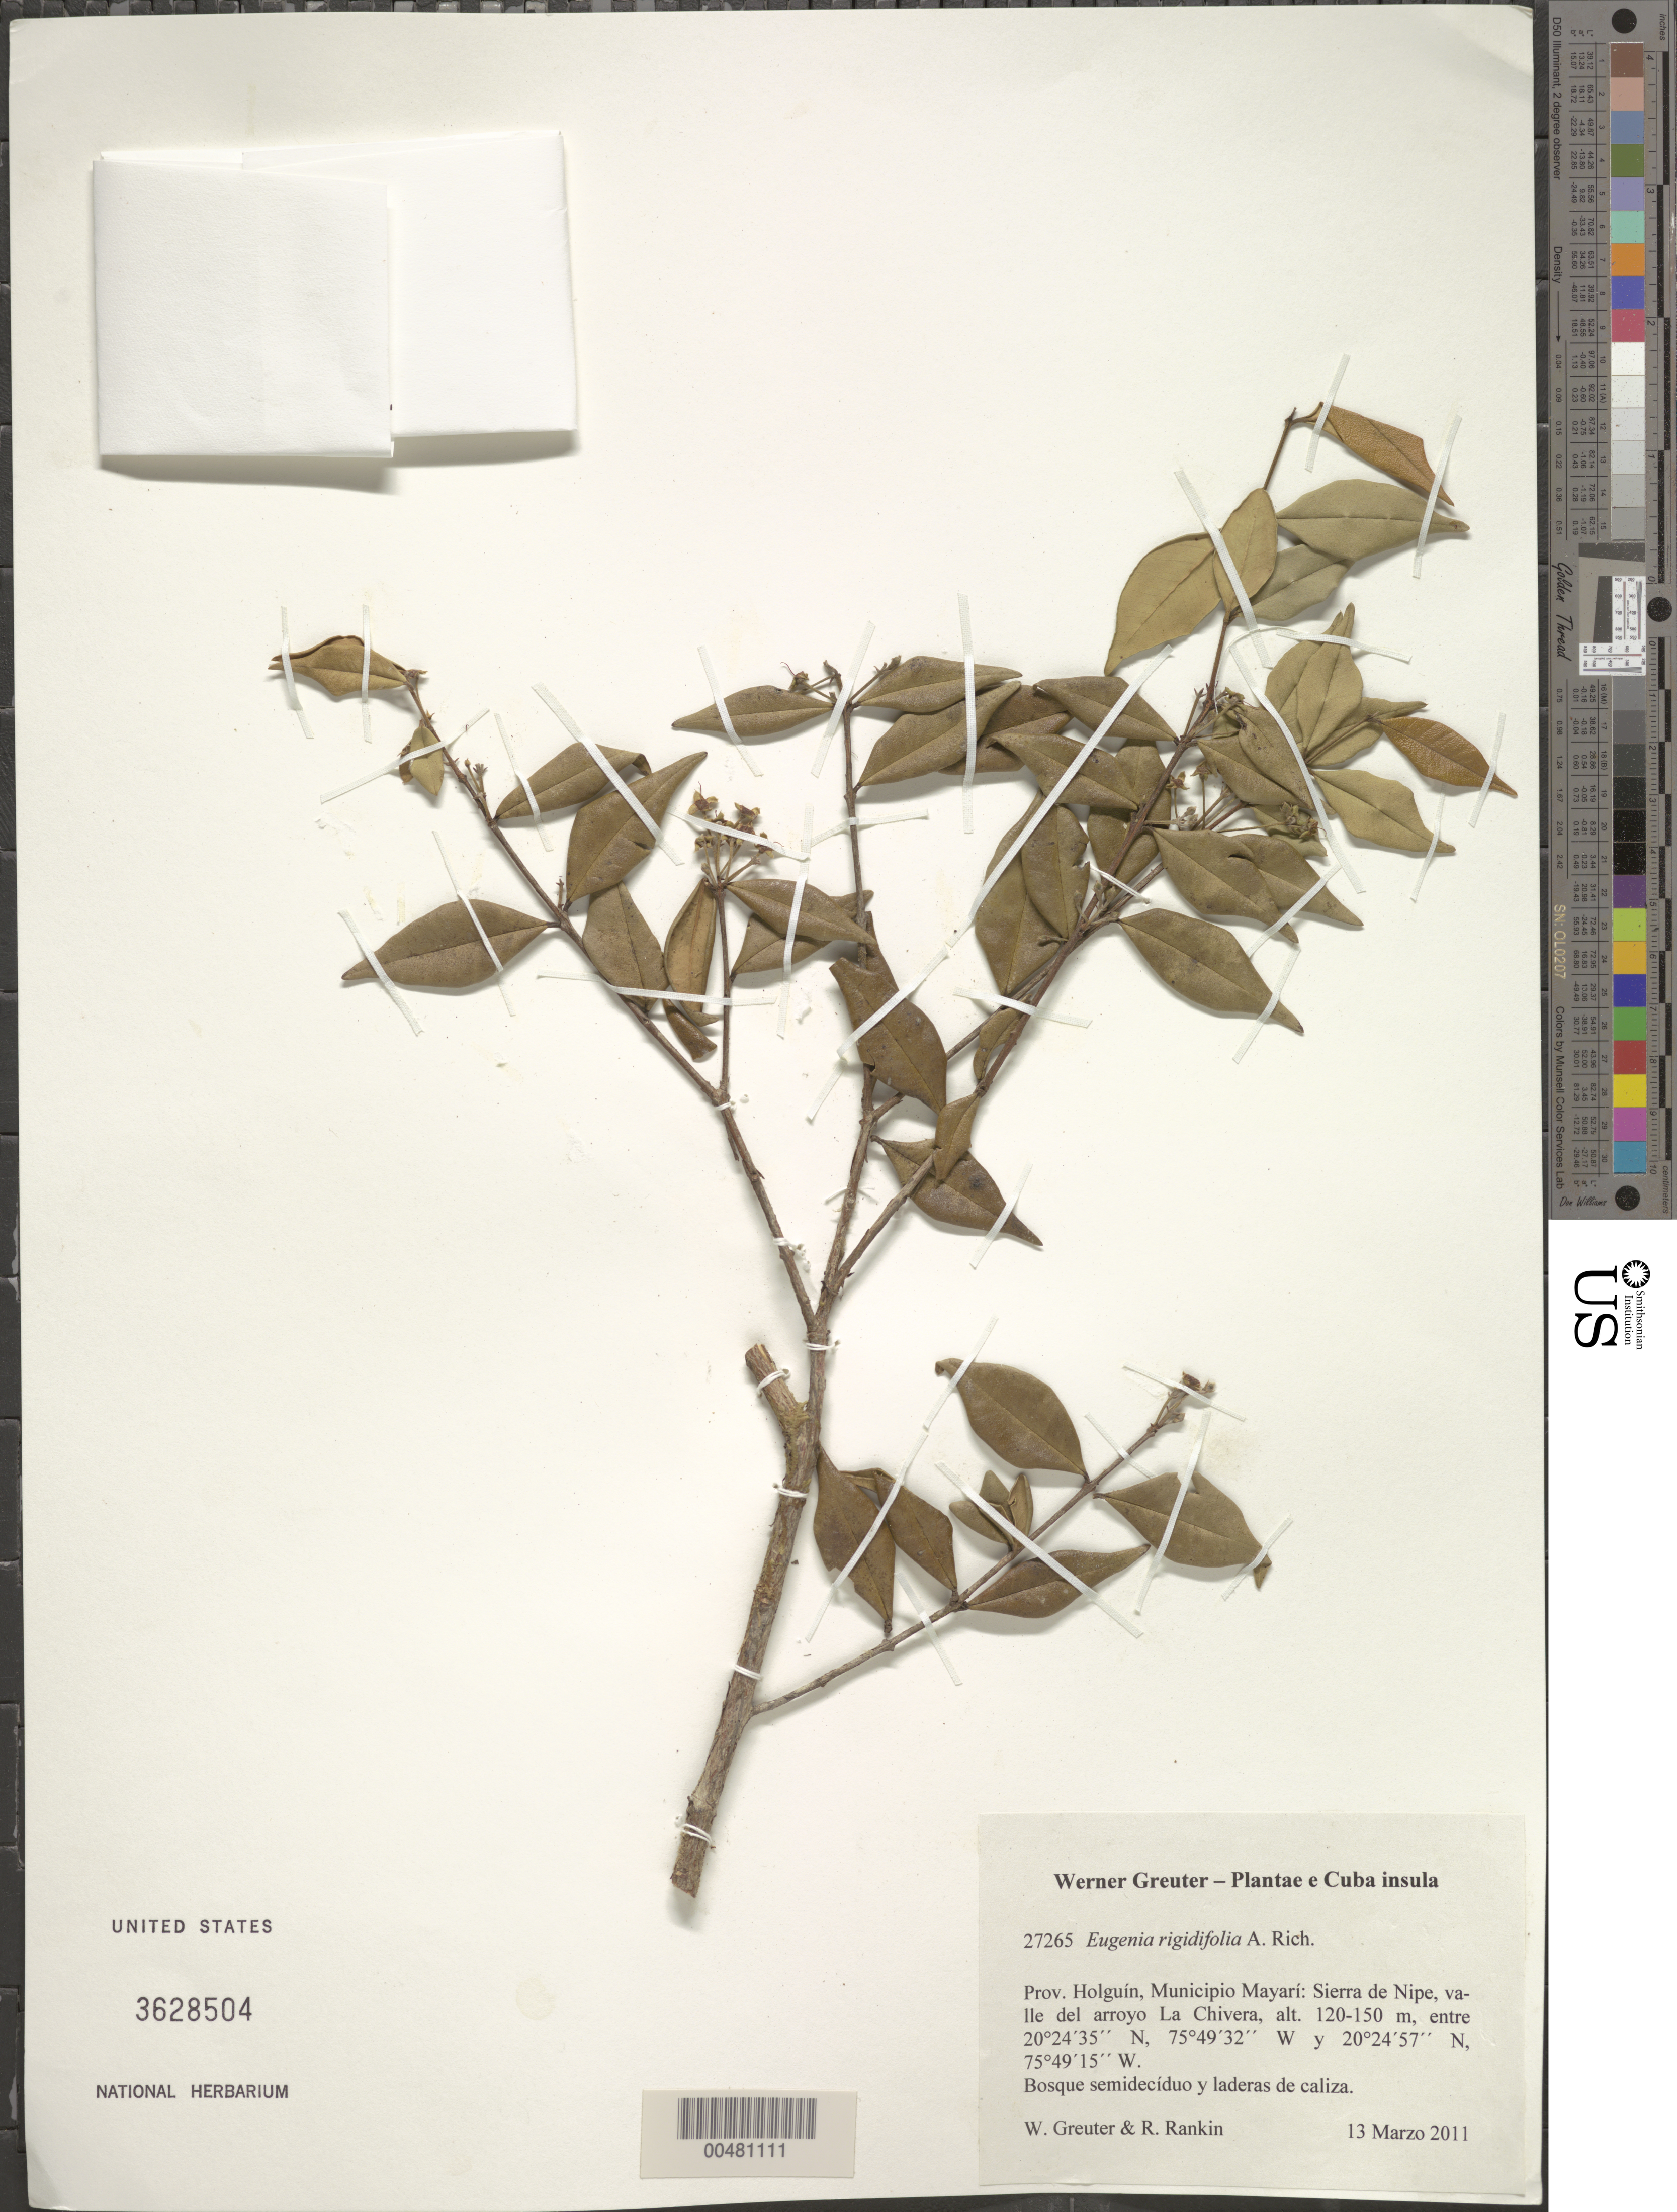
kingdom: Plantae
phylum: Tracheophyta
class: Magnoliopsida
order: Myrtales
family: Myrtaceae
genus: Eugenia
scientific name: Eugenia rigidifolia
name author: A. Rich.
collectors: W. R. Greuter & R. Rankin Rodriguez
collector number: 27265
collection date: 2011-03-13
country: Cuba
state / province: Holguin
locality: Mun. Mayarí, Sierra de Nipe, valle del arroyo La Chivera.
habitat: Bosque semidecíduo y laderas de caliza.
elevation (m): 120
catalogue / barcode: US 3628504